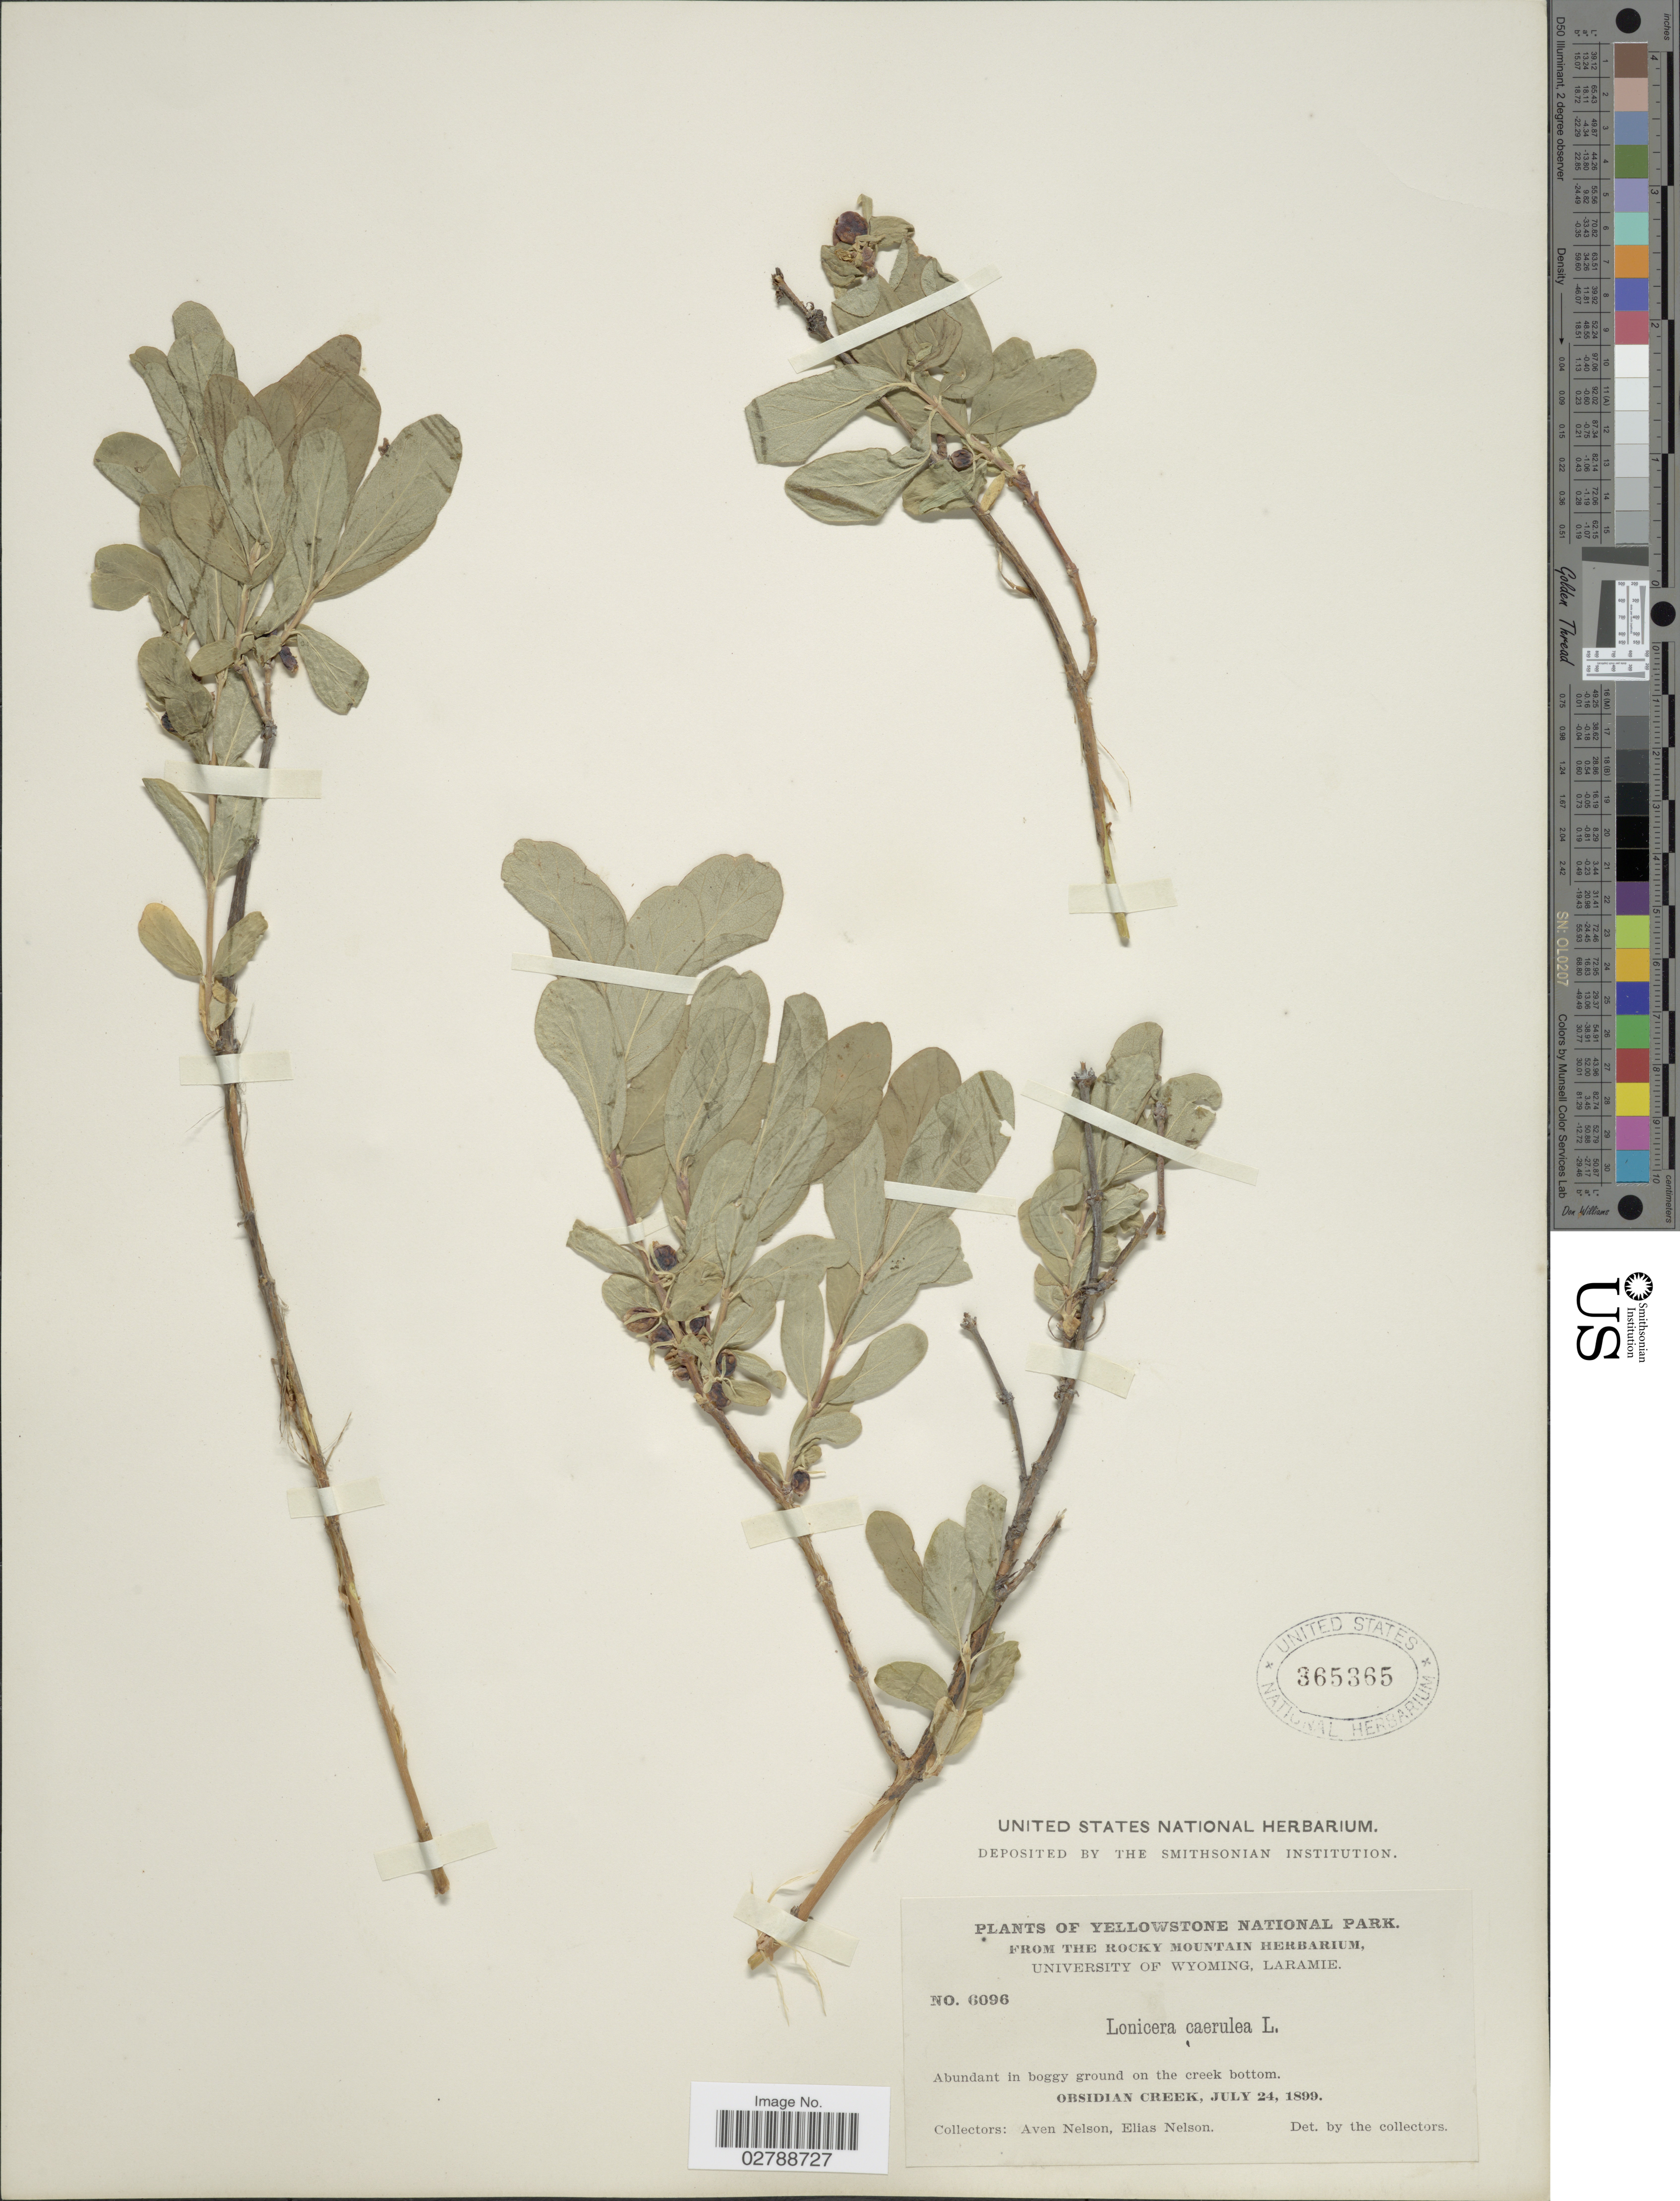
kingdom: Plantae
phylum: Tracheophyta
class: Magnoliopsida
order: Dipsacales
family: Caprifoliaceae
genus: Lonicera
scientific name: Lonicera caerulea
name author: L.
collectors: A. Nelson & E. Nelson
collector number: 6096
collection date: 1899-07-24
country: United States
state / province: Wyoming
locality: Yellowstone National Park. Obsidian Creek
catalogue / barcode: US 365365